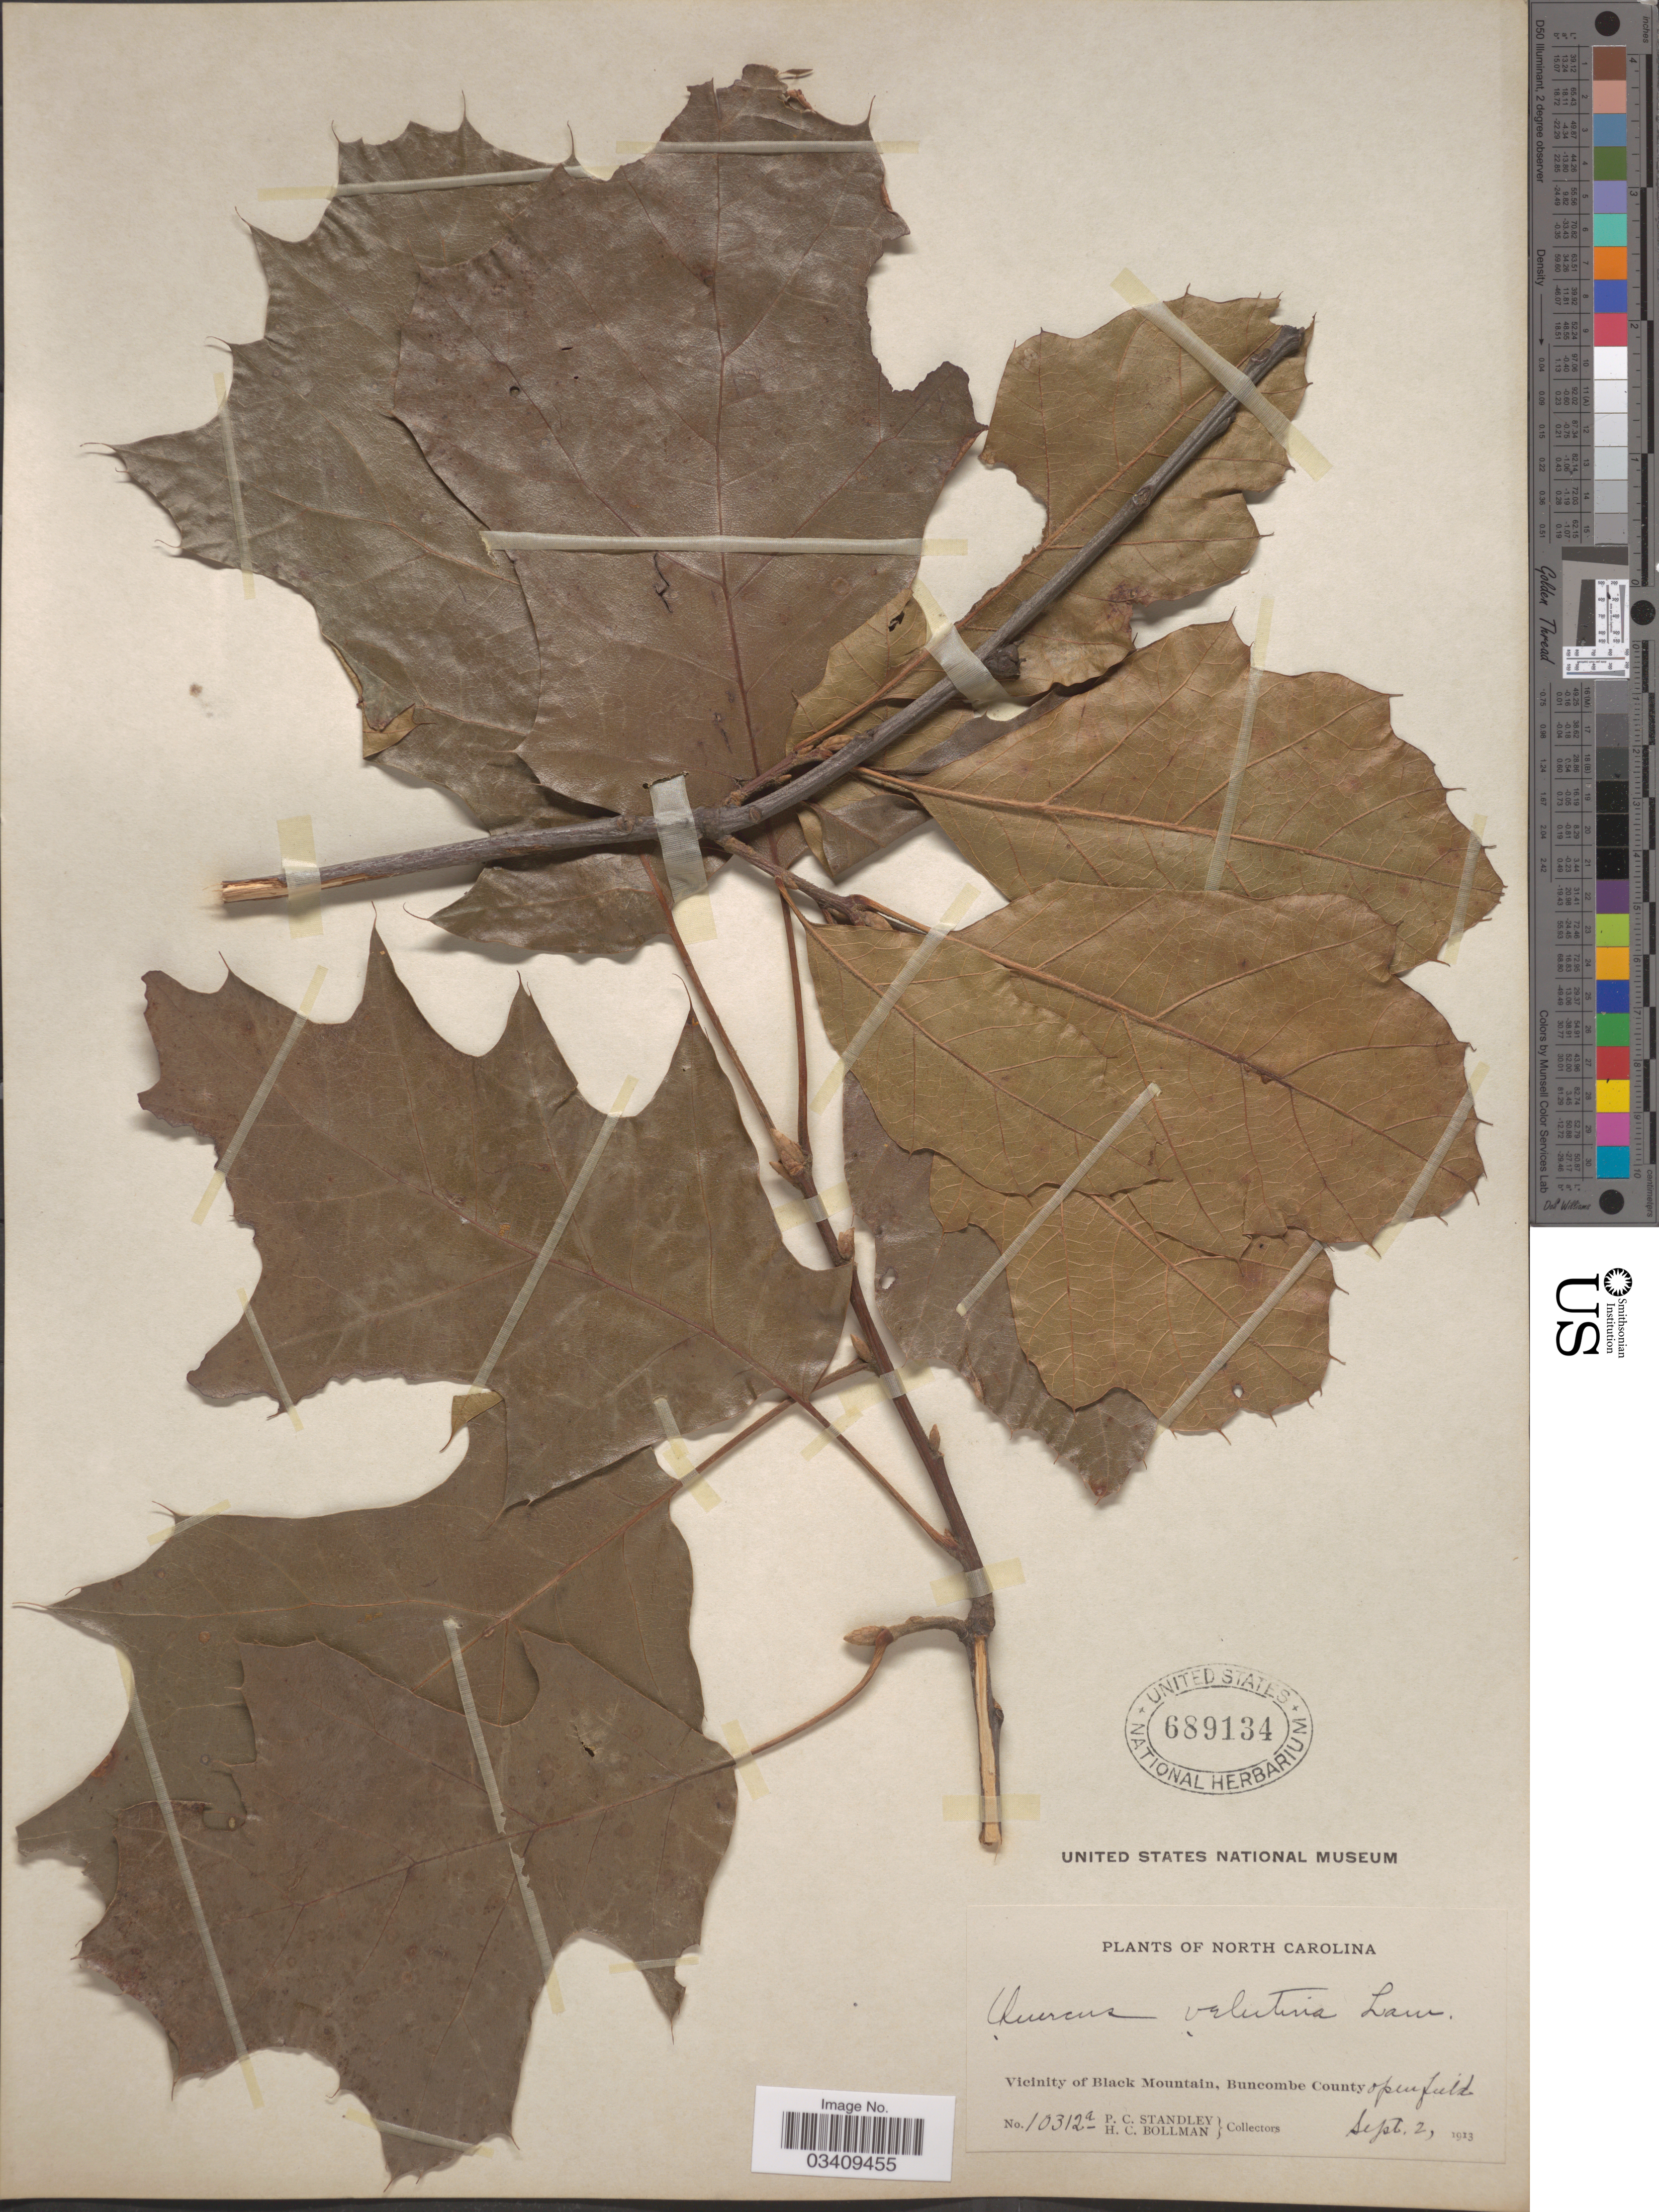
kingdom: Plantae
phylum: Tracheophyta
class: Magnoliopsida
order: Fagales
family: Fagaceae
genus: Quercus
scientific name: Quercus velutina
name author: Lam.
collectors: P. C. Standley & H. C. Bollman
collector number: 10312a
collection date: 1913-09-02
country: United States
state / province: North Carolina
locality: Vicinity of Black Mountain, Buncombe County open field.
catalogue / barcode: US 689134